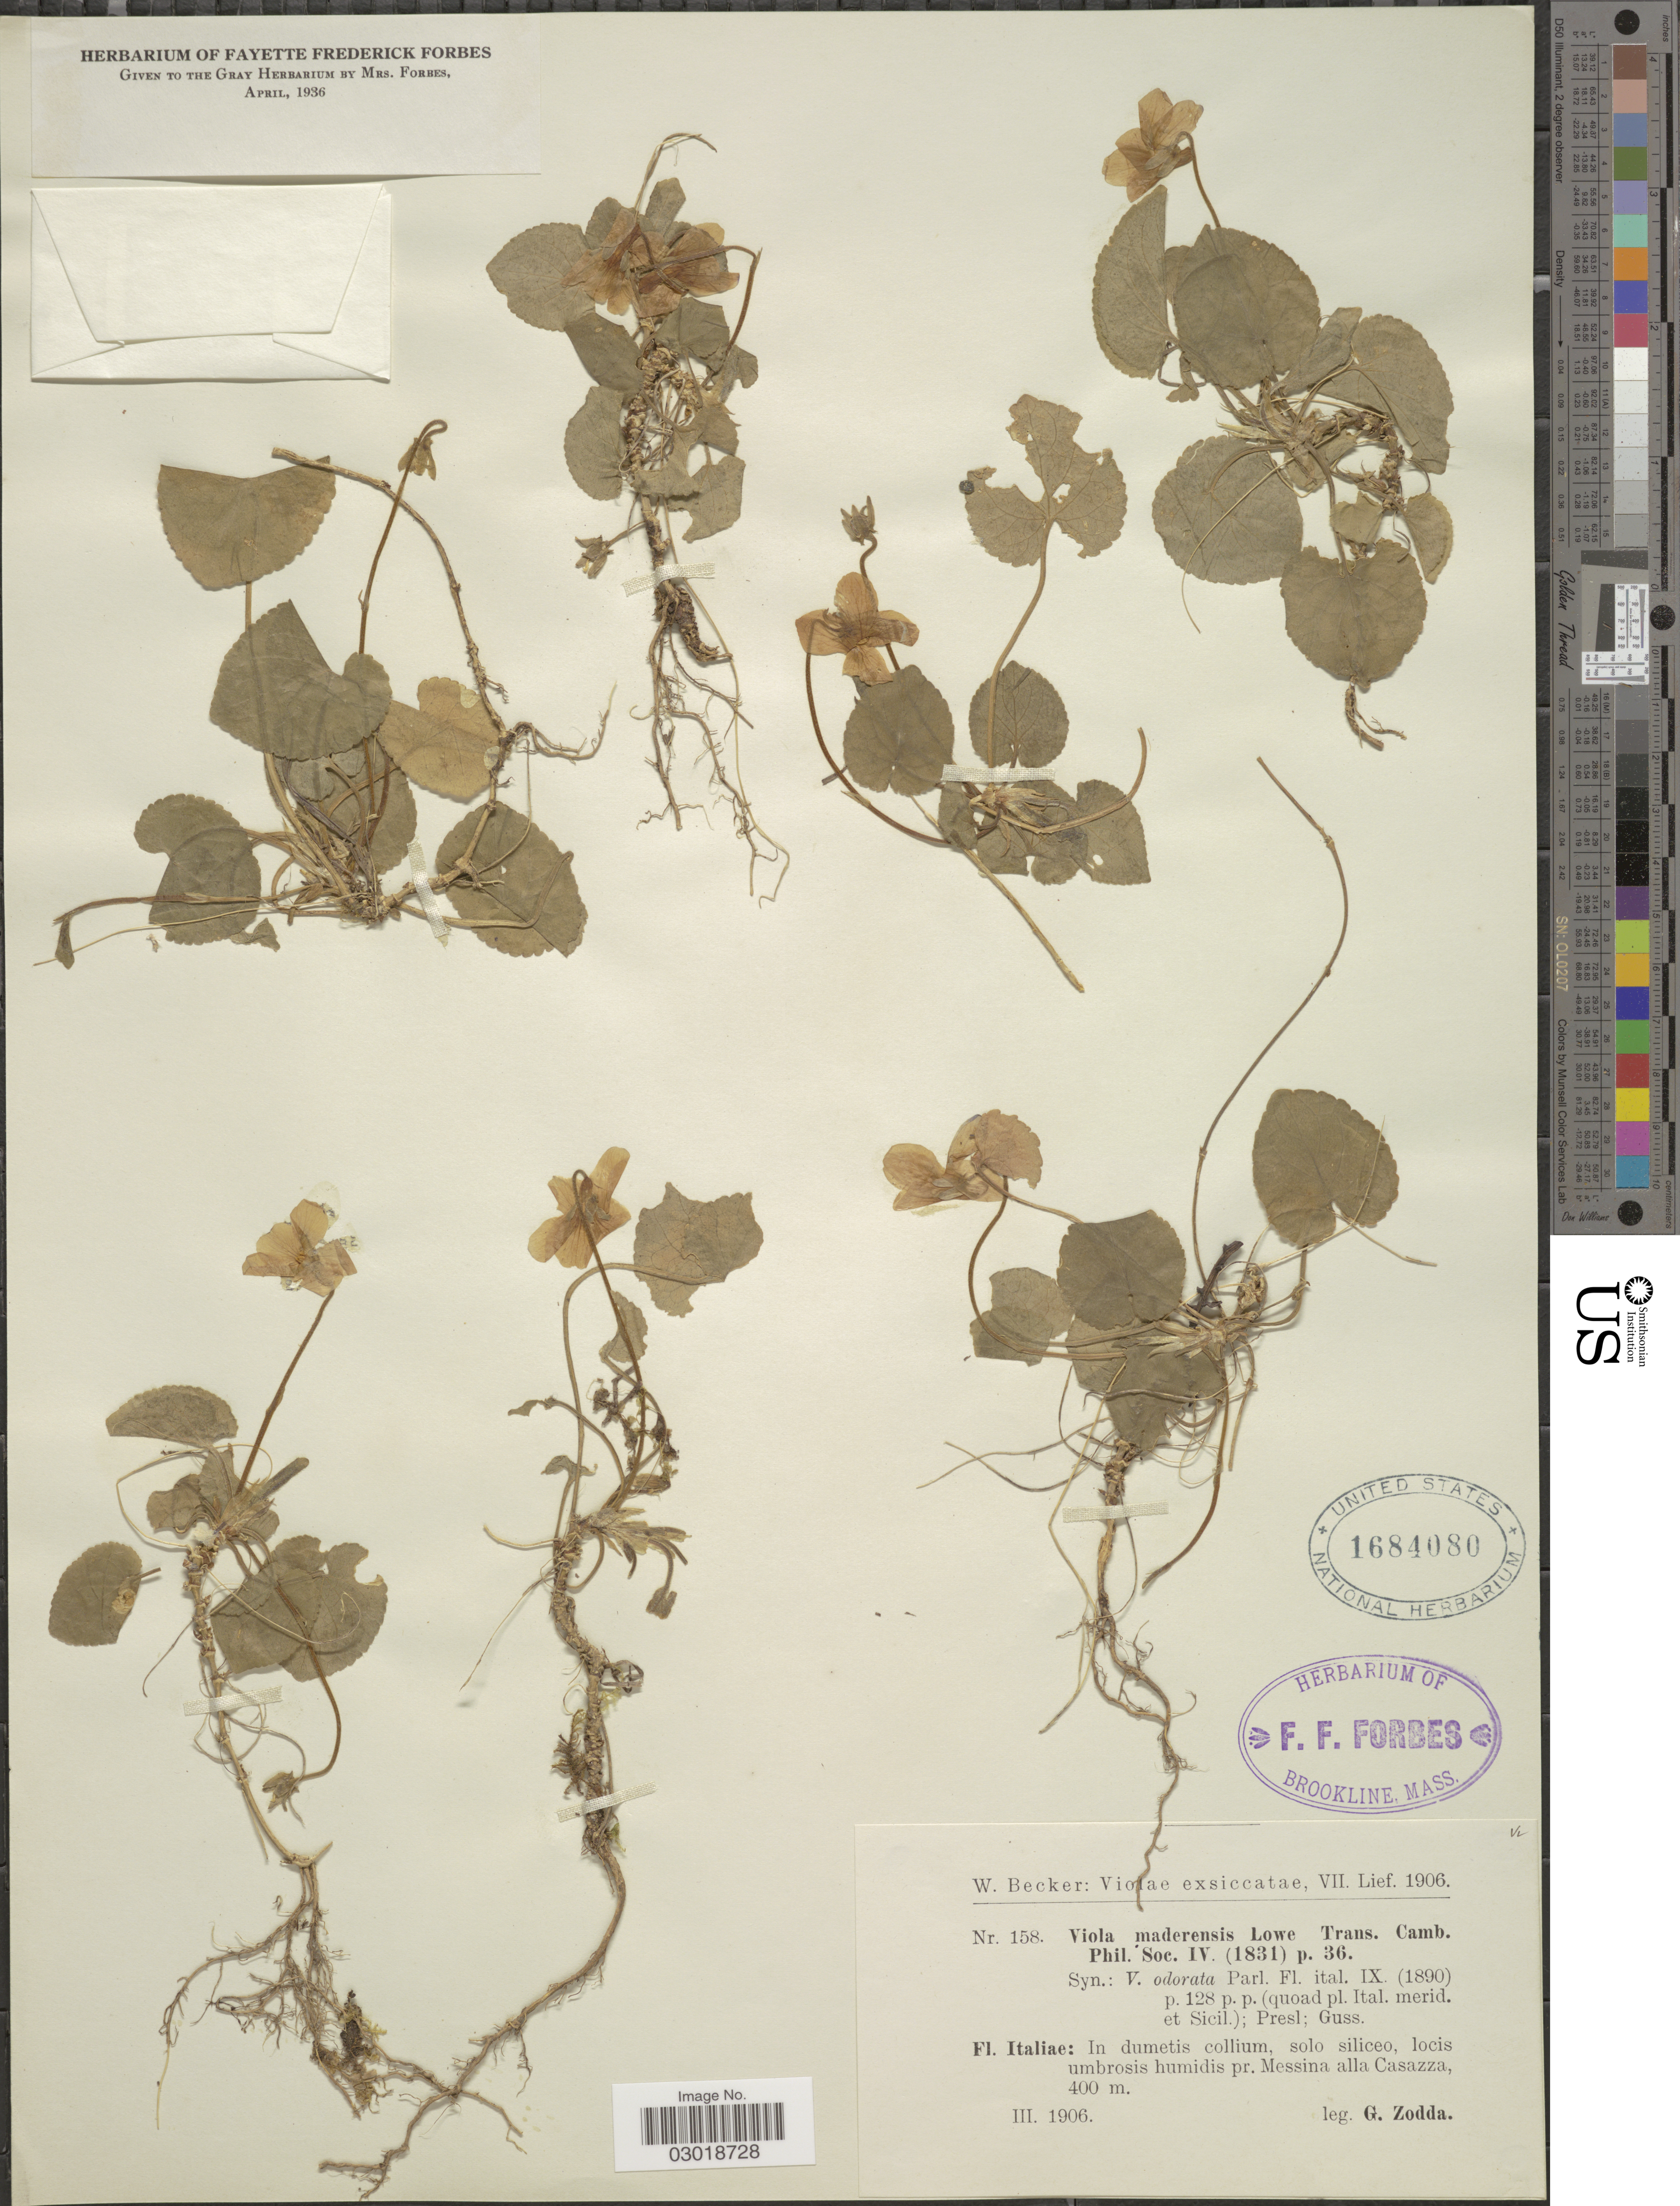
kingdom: Plantae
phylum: Tracheophyta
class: Magnoliopsida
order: Malpighiales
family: Violaceae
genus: Viola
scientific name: Viola maderensis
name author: Lowe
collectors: G. Zodda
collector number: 158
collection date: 1906-03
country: Italy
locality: Italiae: In dumetis collium, solo siliceo, locis umbrosis humidis pr. Messina alla Casazza.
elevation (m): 400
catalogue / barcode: US 1684080